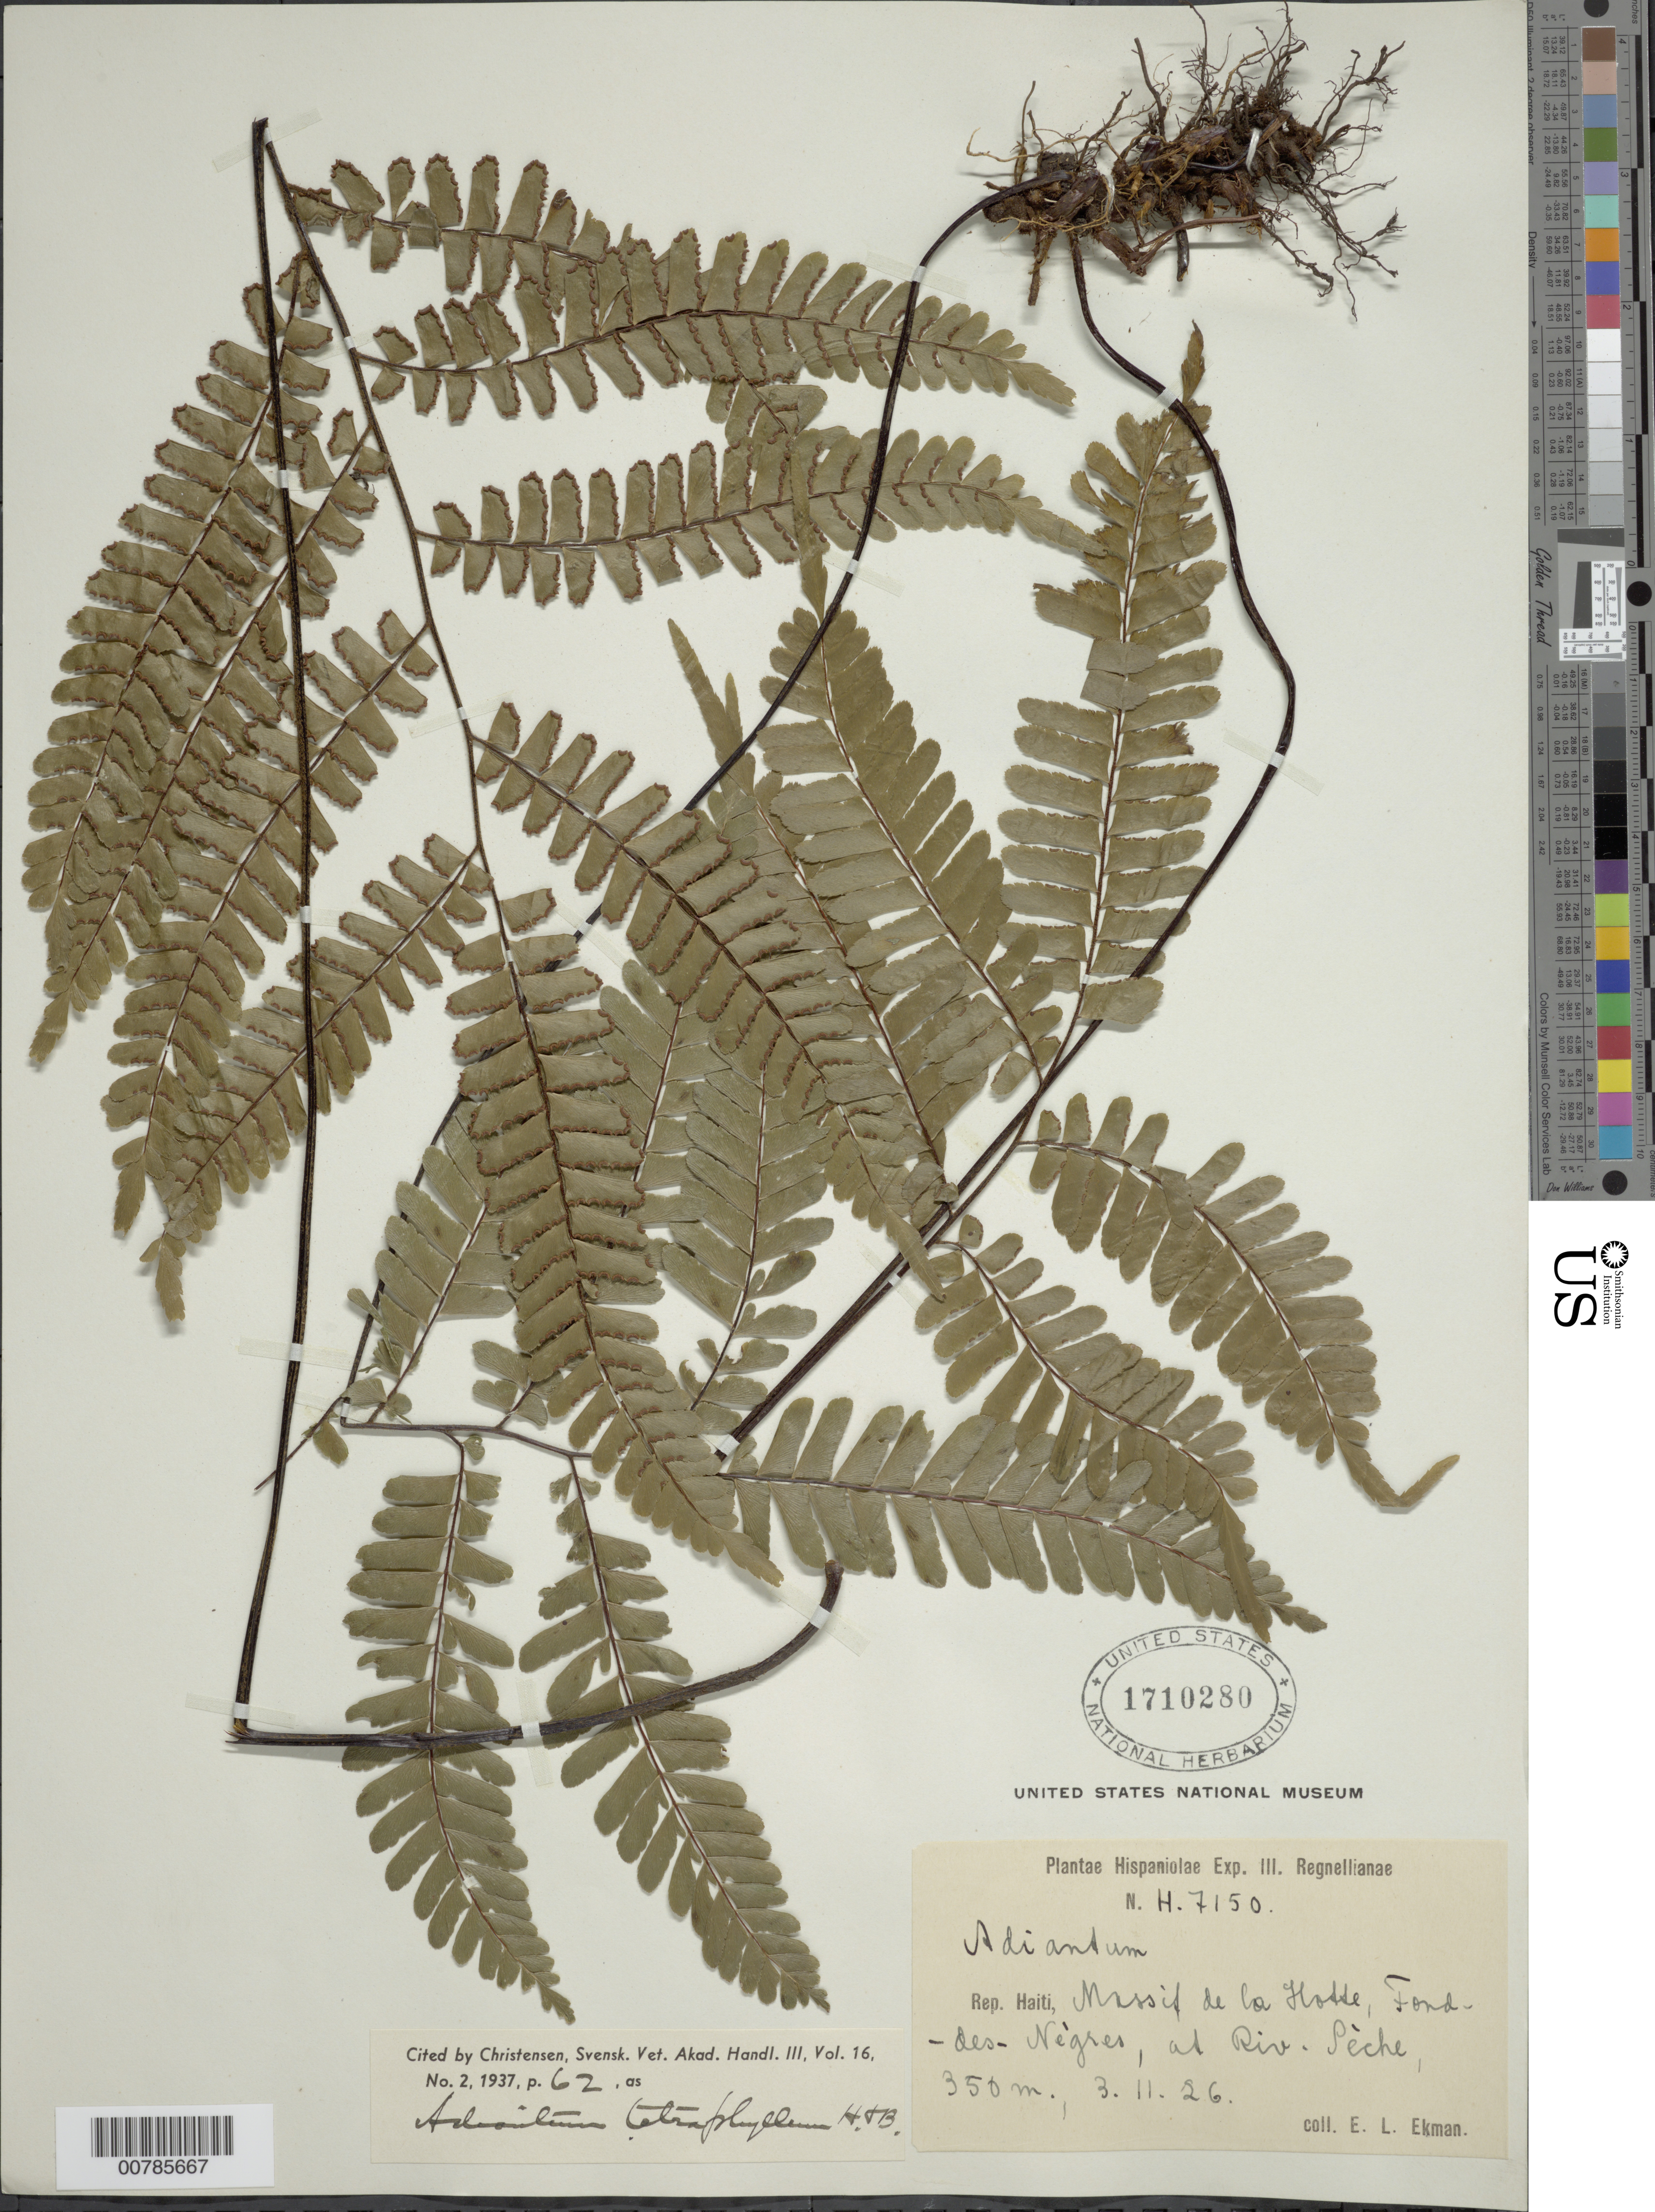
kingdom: Plantae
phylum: Tracheophyta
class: Polypodiopsida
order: Polypodiales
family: Pteridaceae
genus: Adiantum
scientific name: Adiantum tetraphyllum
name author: Humb. & Bonpl. ex Willd.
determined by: Christensen, C. F. A.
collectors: E. L. Ekman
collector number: H 7150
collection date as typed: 03 Nov 1926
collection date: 1926-11-03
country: Haiti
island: Hispaniola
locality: Massif de la Hotte, Fond-des-Nègres, at Riv. Sèche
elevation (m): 350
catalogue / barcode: US 1710280